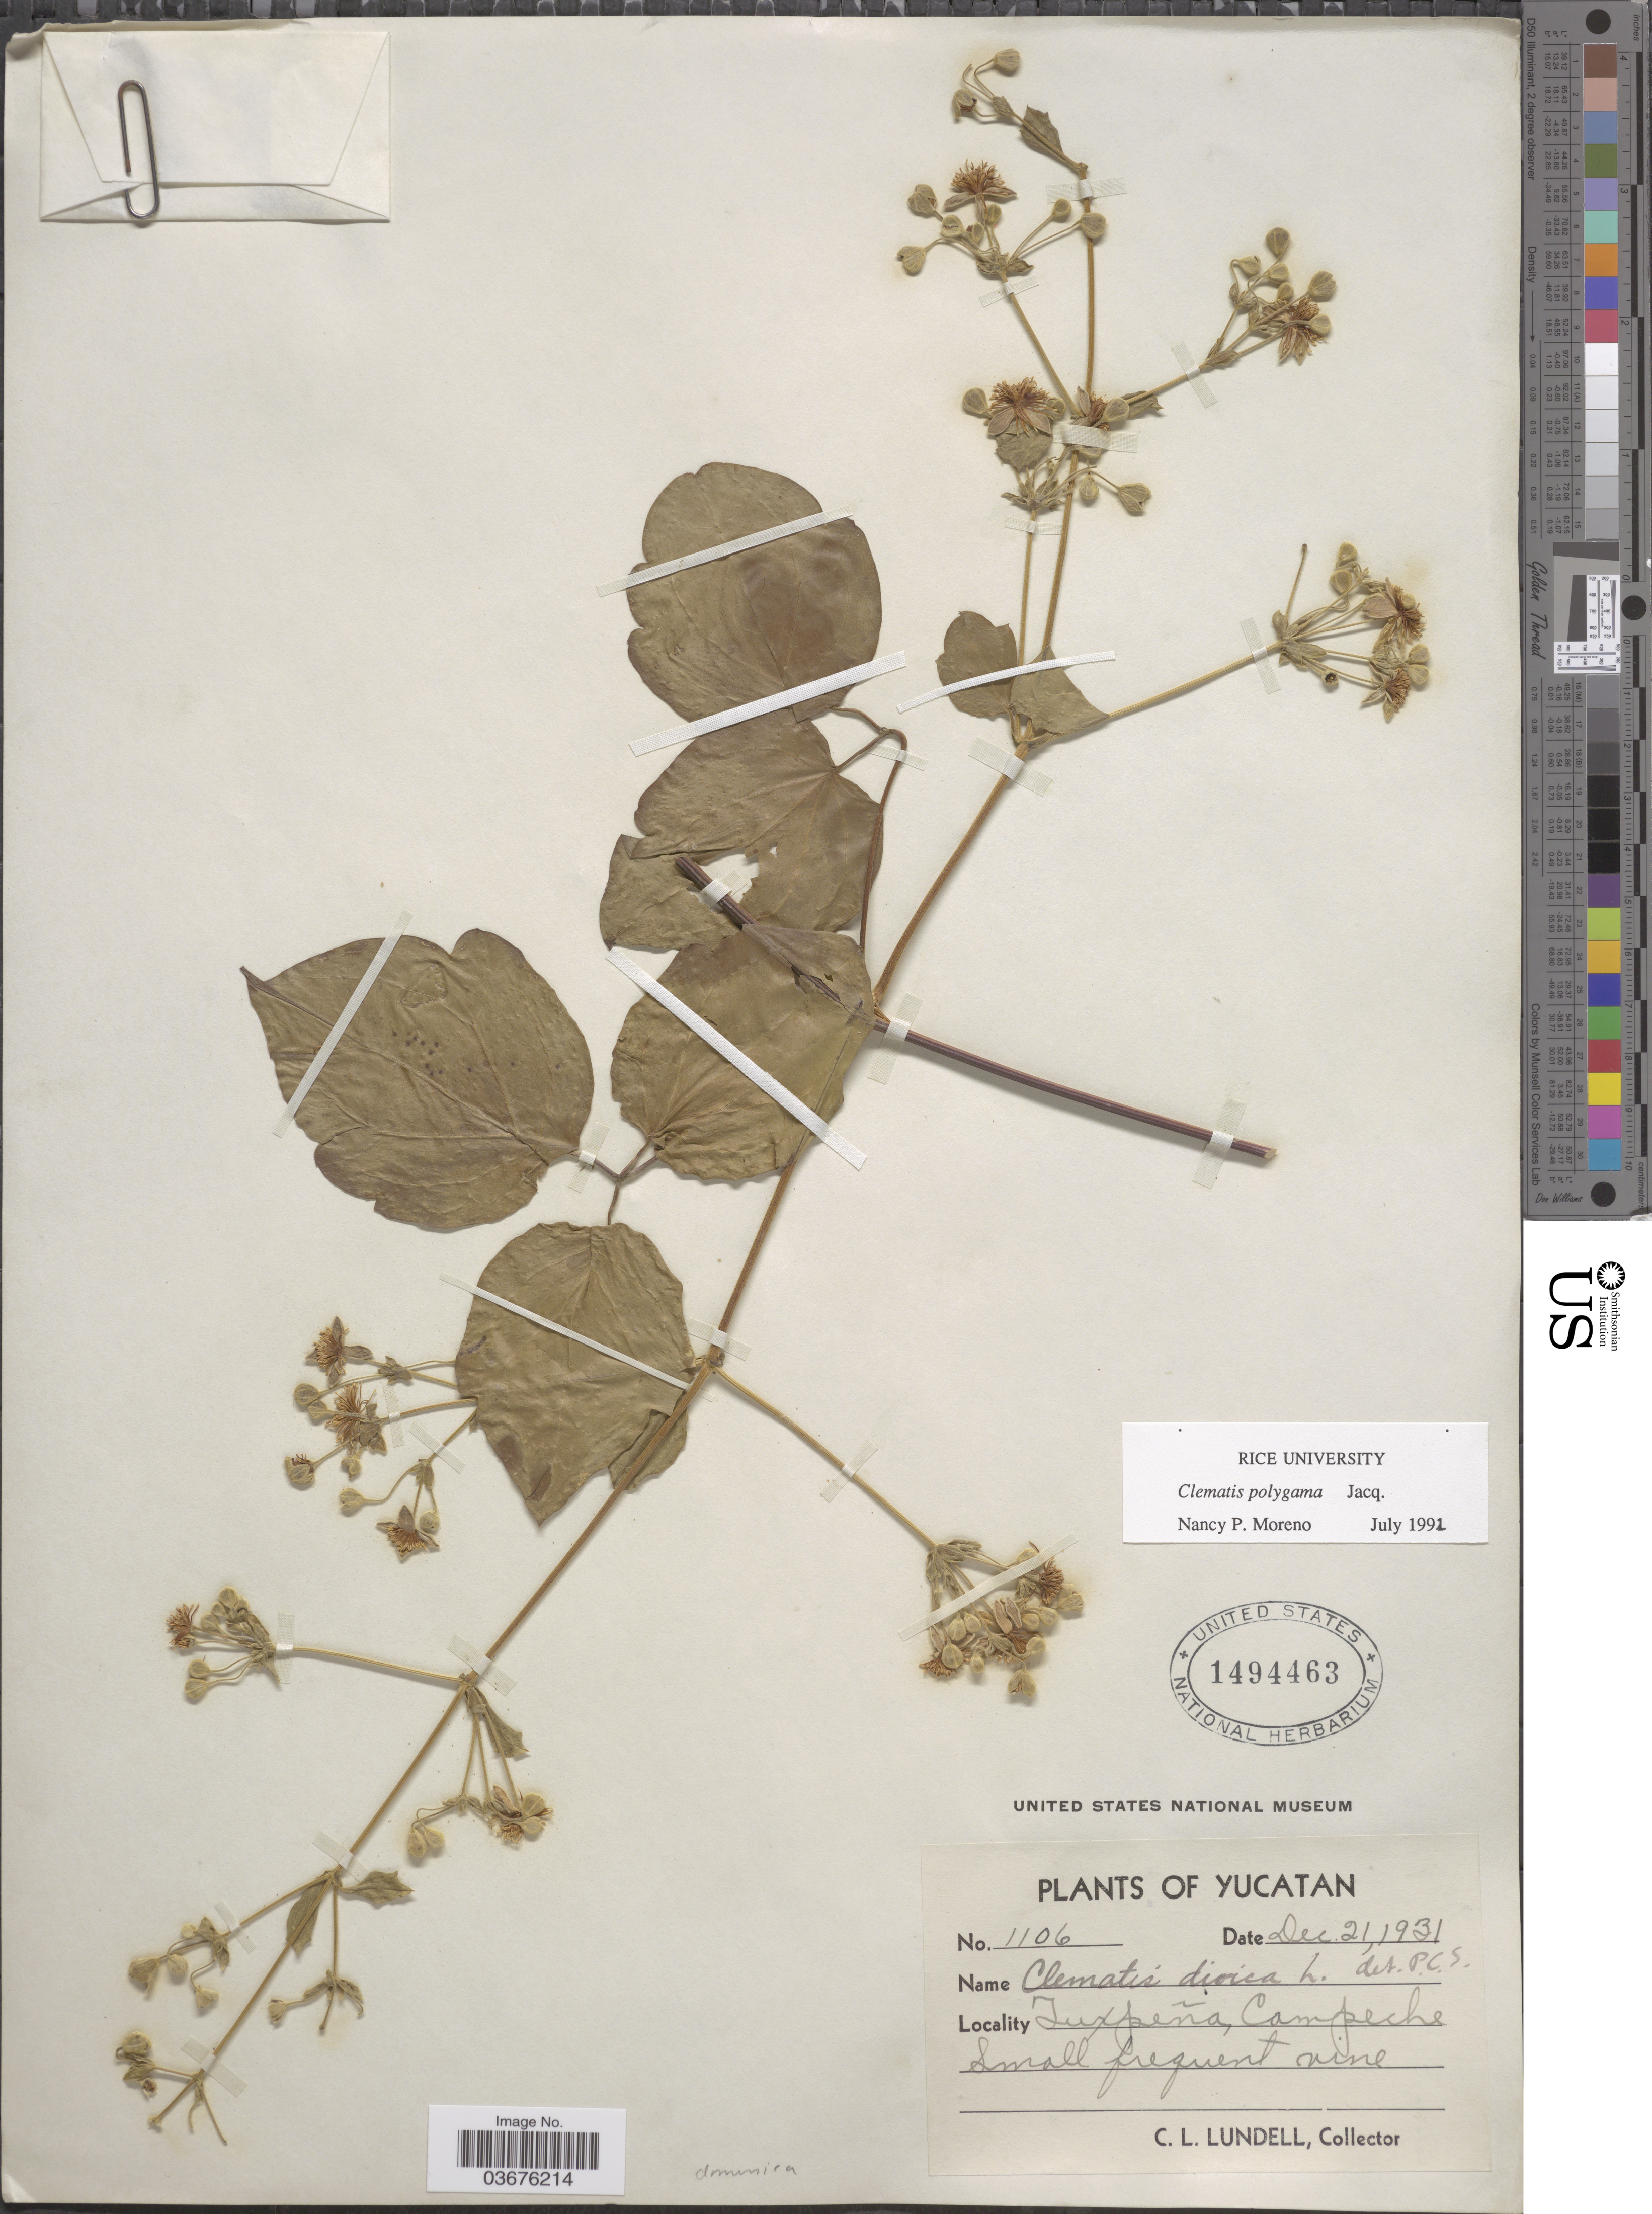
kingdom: Plantae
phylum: Tracheophyta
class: Magnoliopsida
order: Ranunculales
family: Ranunculaceae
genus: Clematis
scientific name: Clematis polygama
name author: Jacq.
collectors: C. L. Lundell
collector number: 1106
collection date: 1931-12-21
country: Mexico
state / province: Yucatán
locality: Tuxpeña, Campeche.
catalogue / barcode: US 1494463